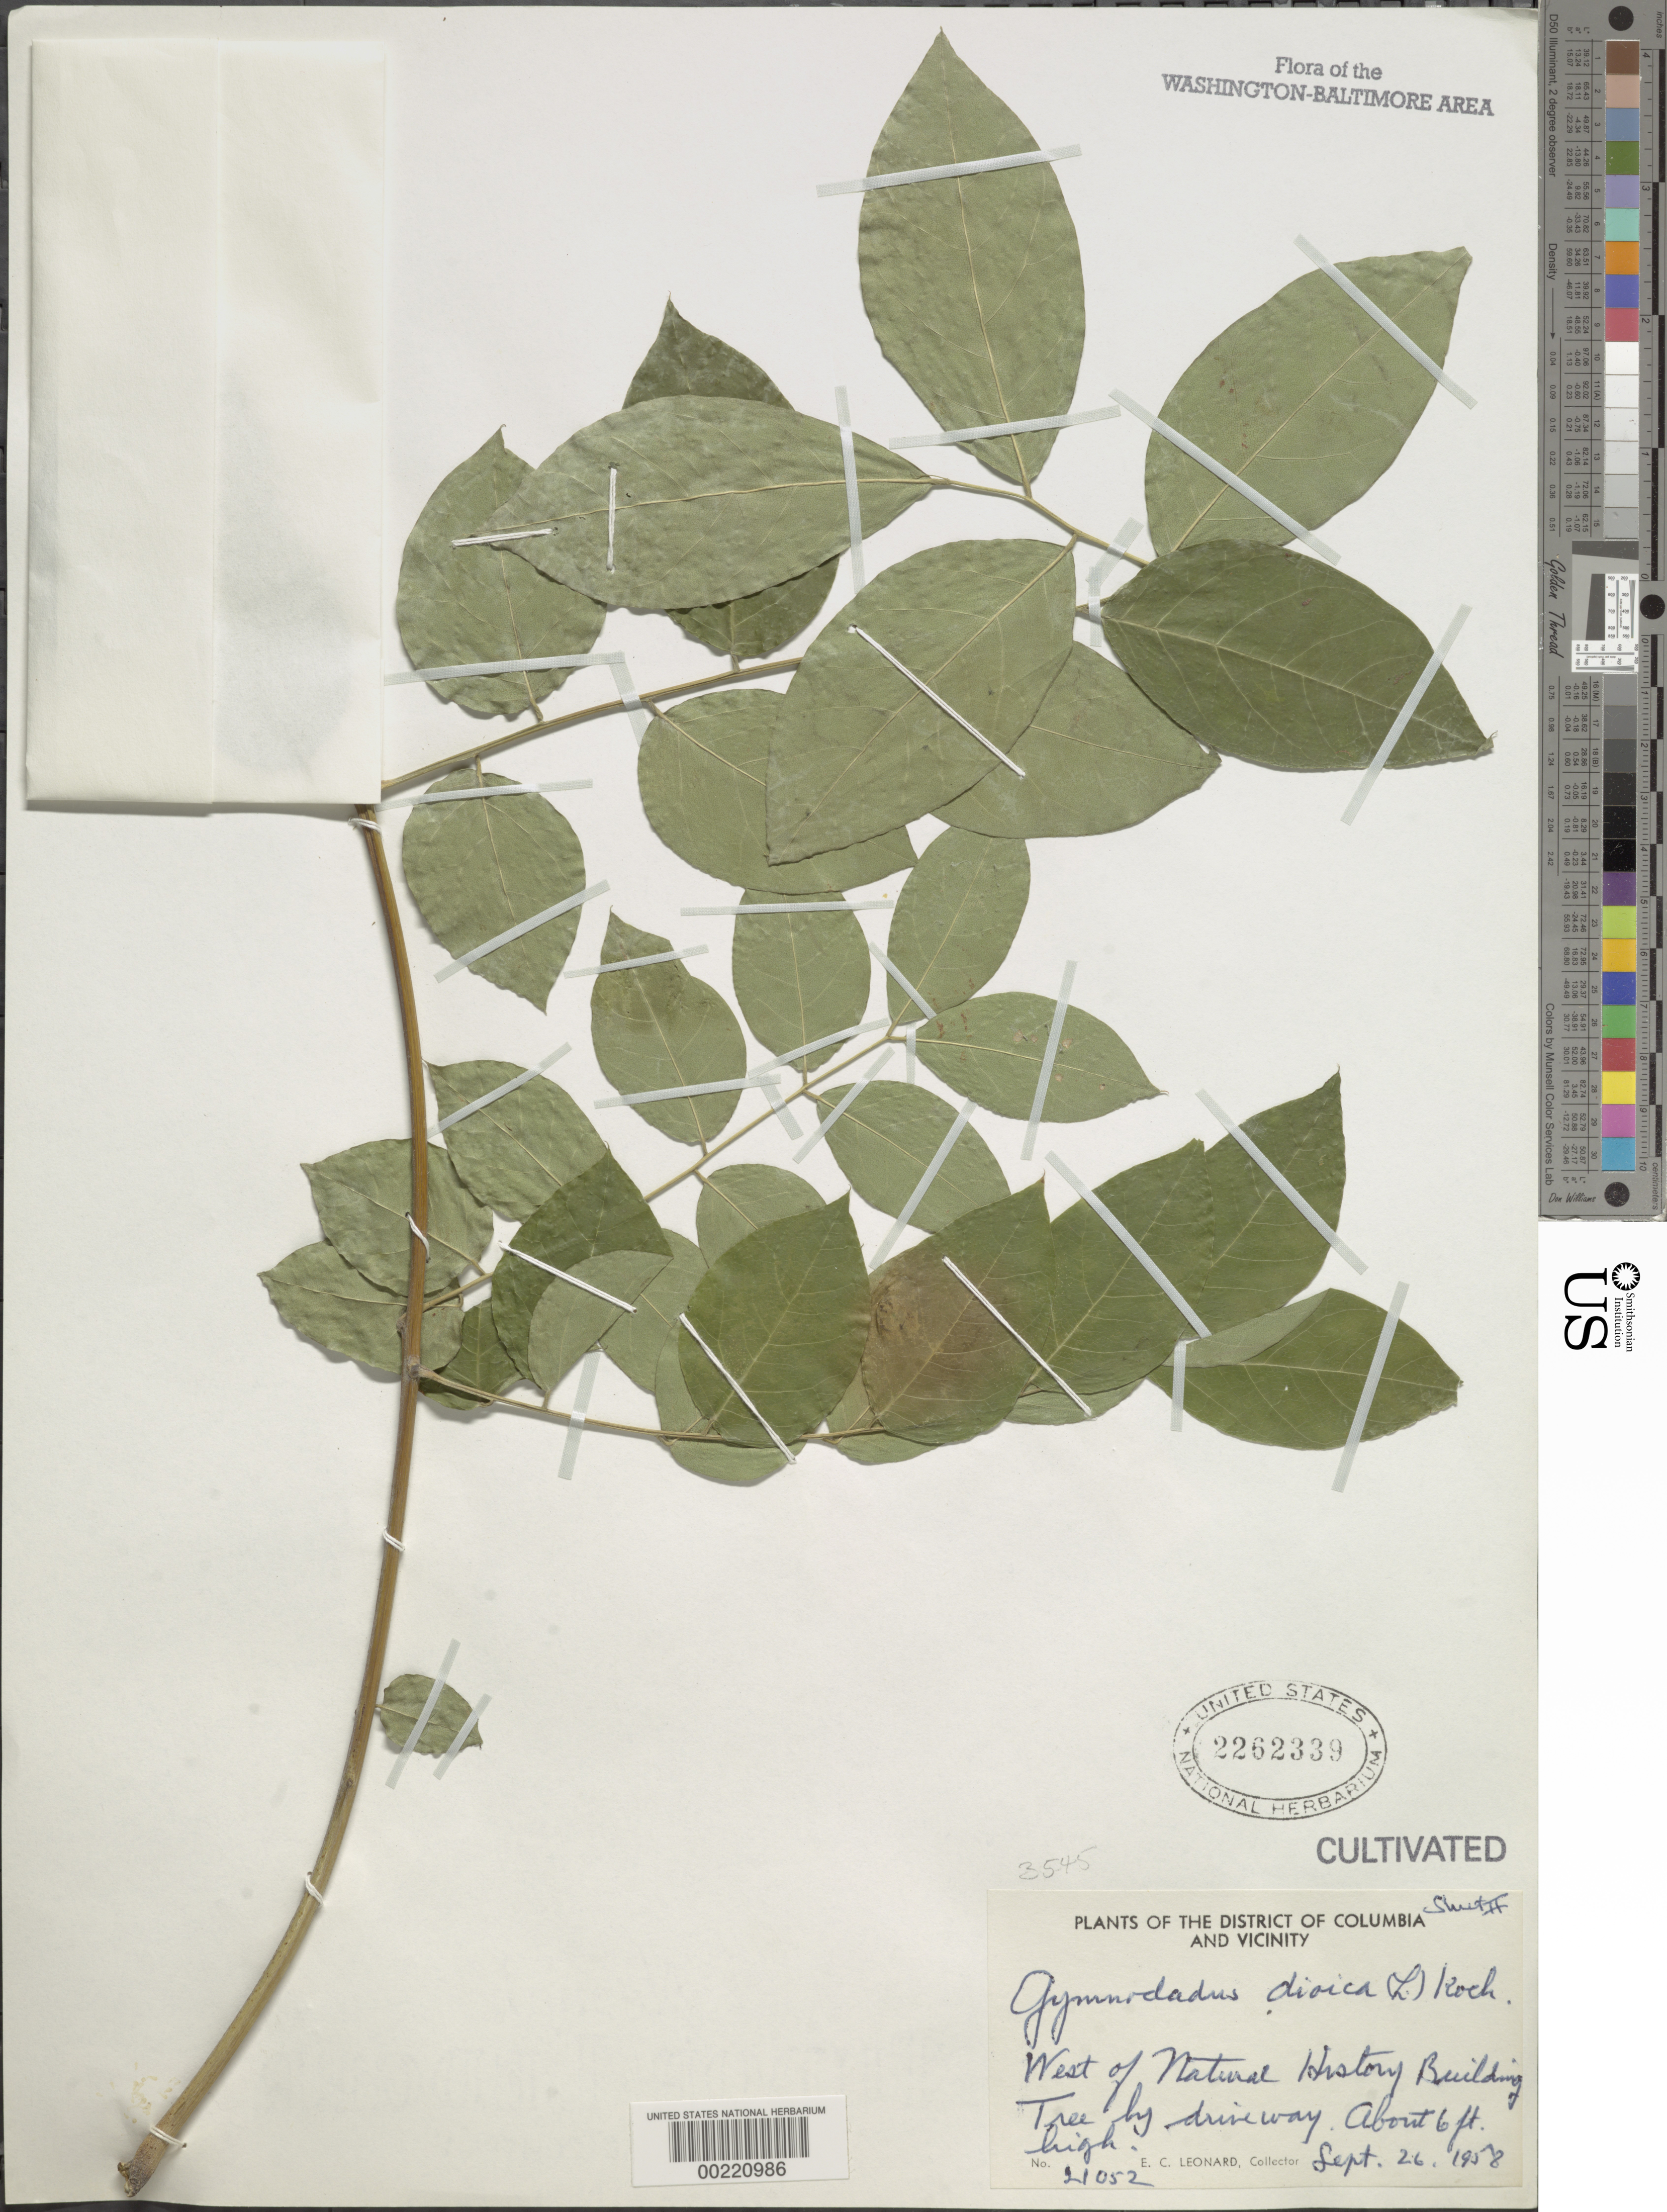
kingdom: Plantae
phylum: Tracheophyta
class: Magnoliopsida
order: Fabales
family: Fabaceae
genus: Gymnocladus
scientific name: Gymnocladus dioicus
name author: (L.) K. Koch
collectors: E. Frank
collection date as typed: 05 Jun 1964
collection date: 1964-06-05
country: United States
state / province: District of Columbia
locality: Saint Elizabeths Hospital, 4th or Las Gate on Nichols Ave SE, second tree from guard's house on same side of walk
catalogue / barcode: US 2262339